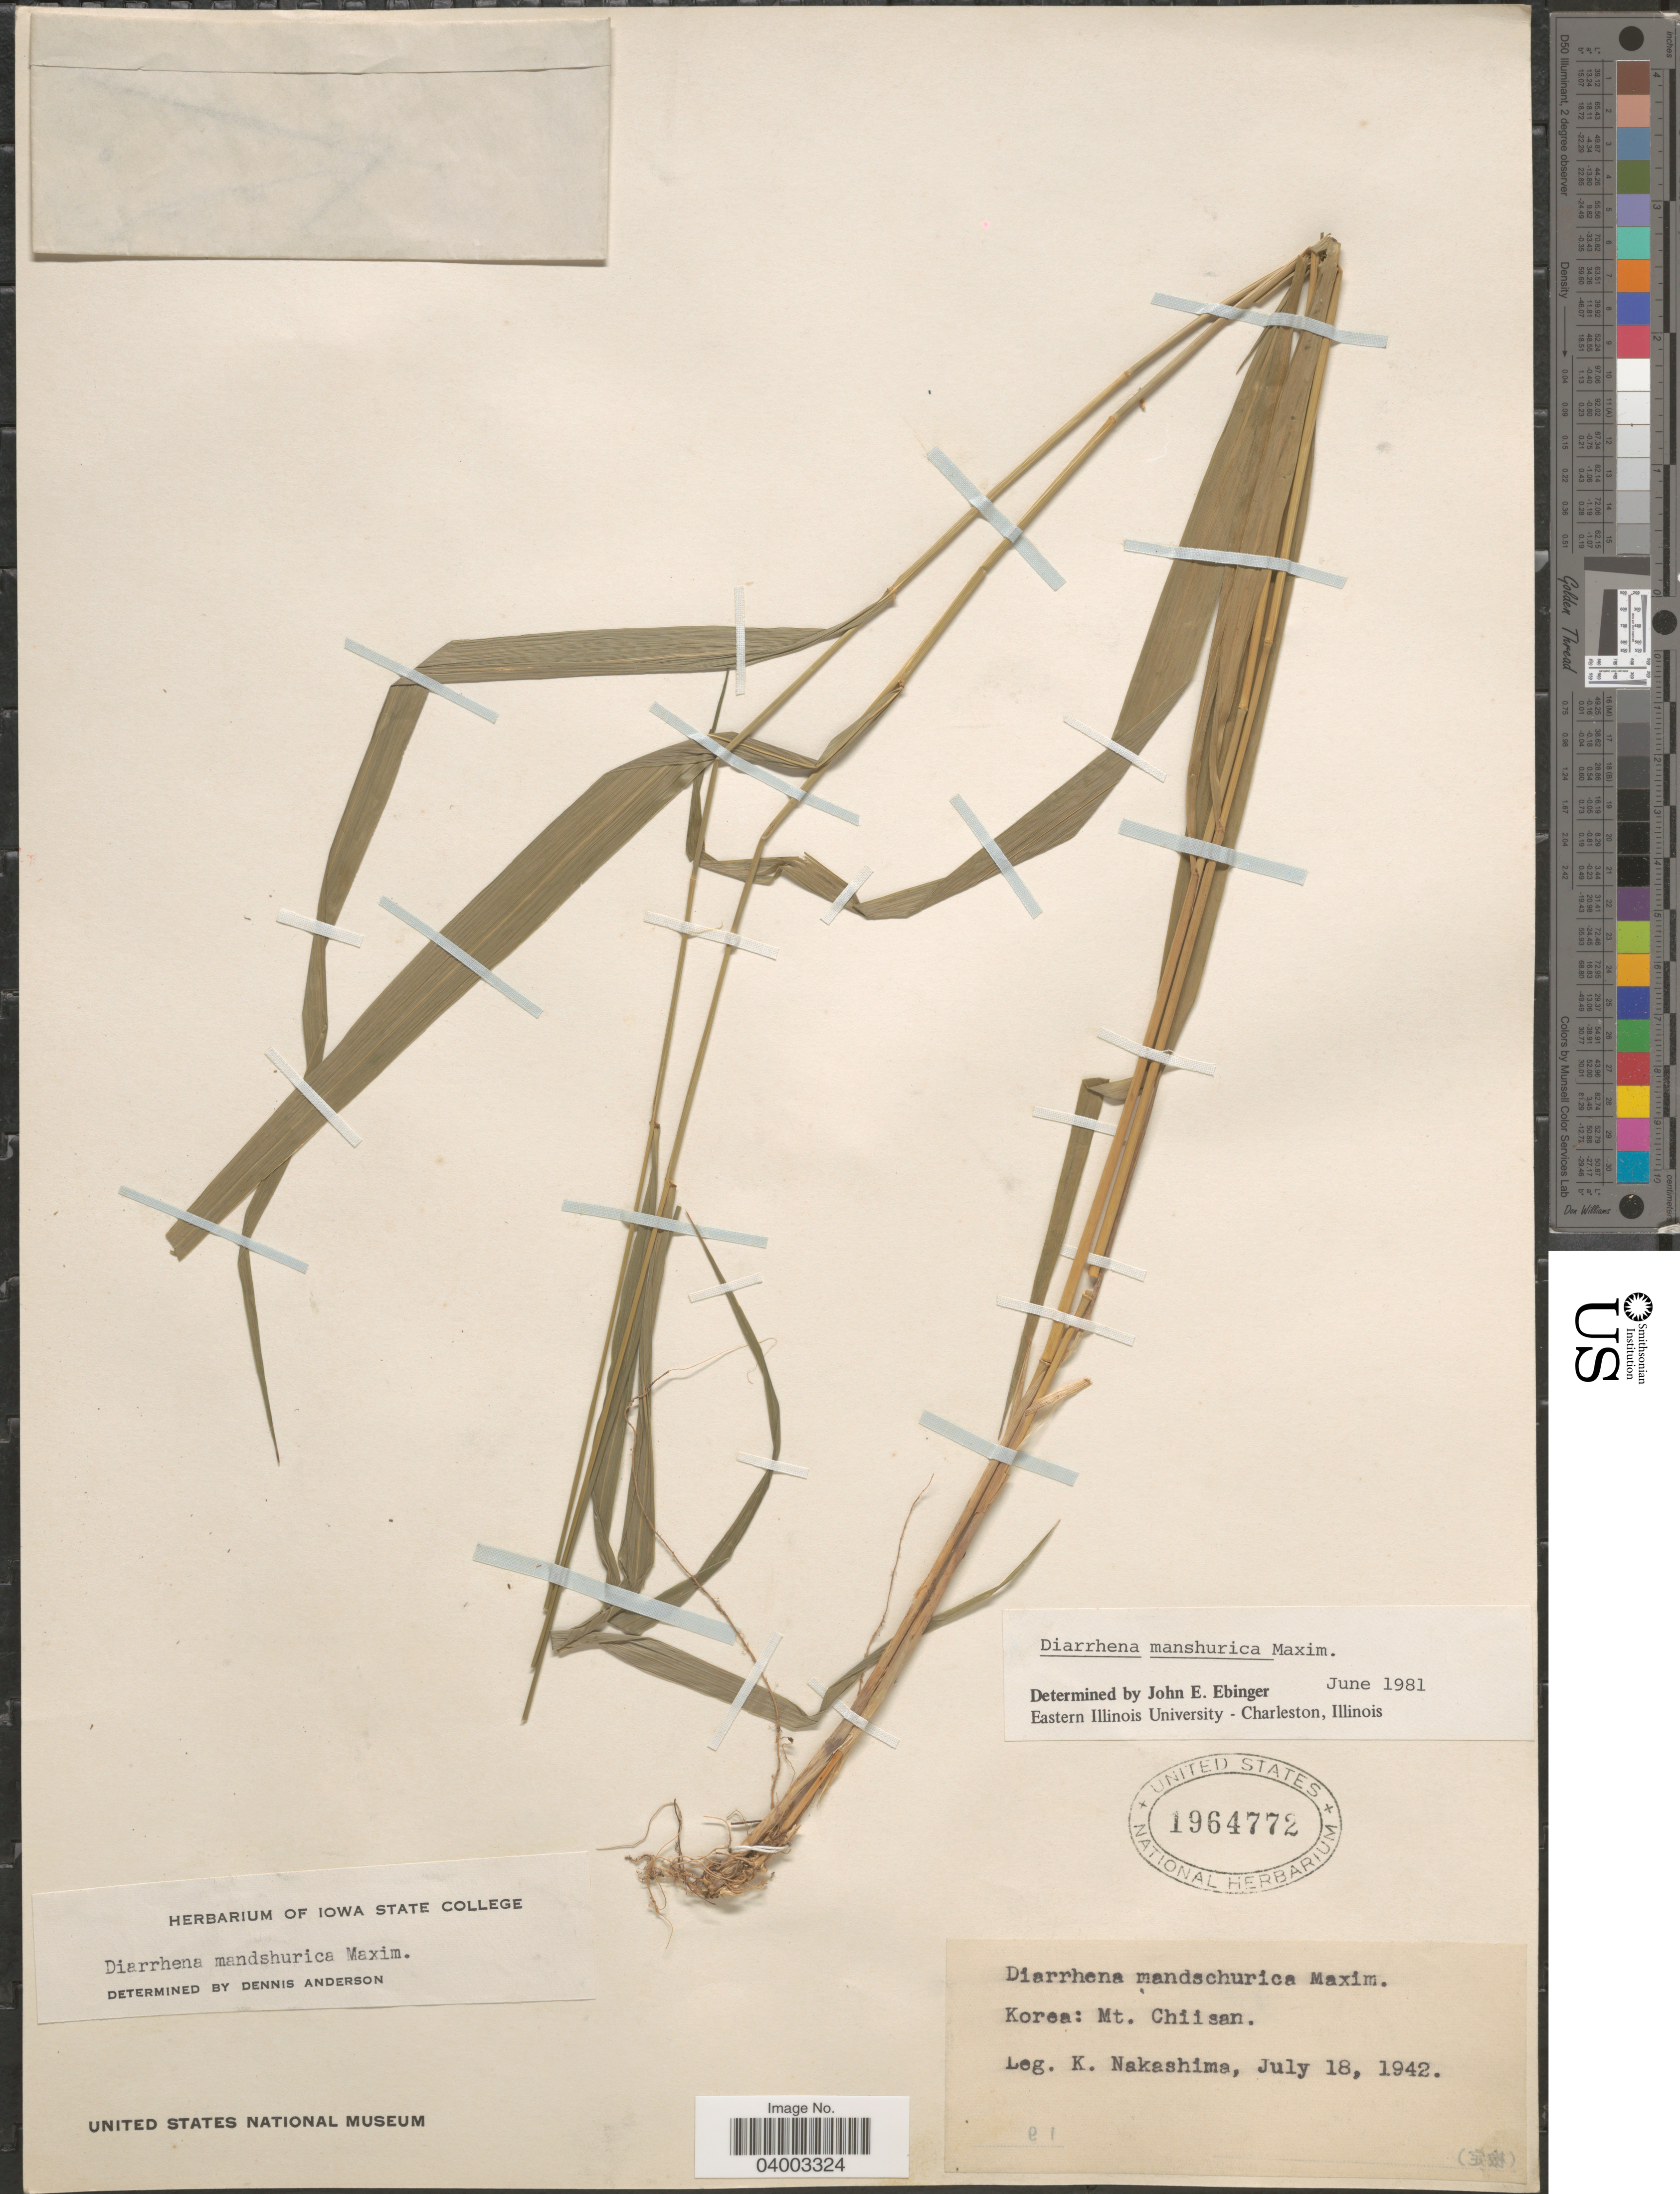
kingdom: Plantae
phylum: Tracheophyta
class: Liliopsida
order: Poales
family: Poaceae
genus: Diarrhena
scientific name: Diarrhena japonica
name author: Franch. & Sav.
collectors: K. Nakashima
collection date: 1942-07-18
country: South Korea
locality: Mt. Chiisan.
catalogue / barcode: US 1964772